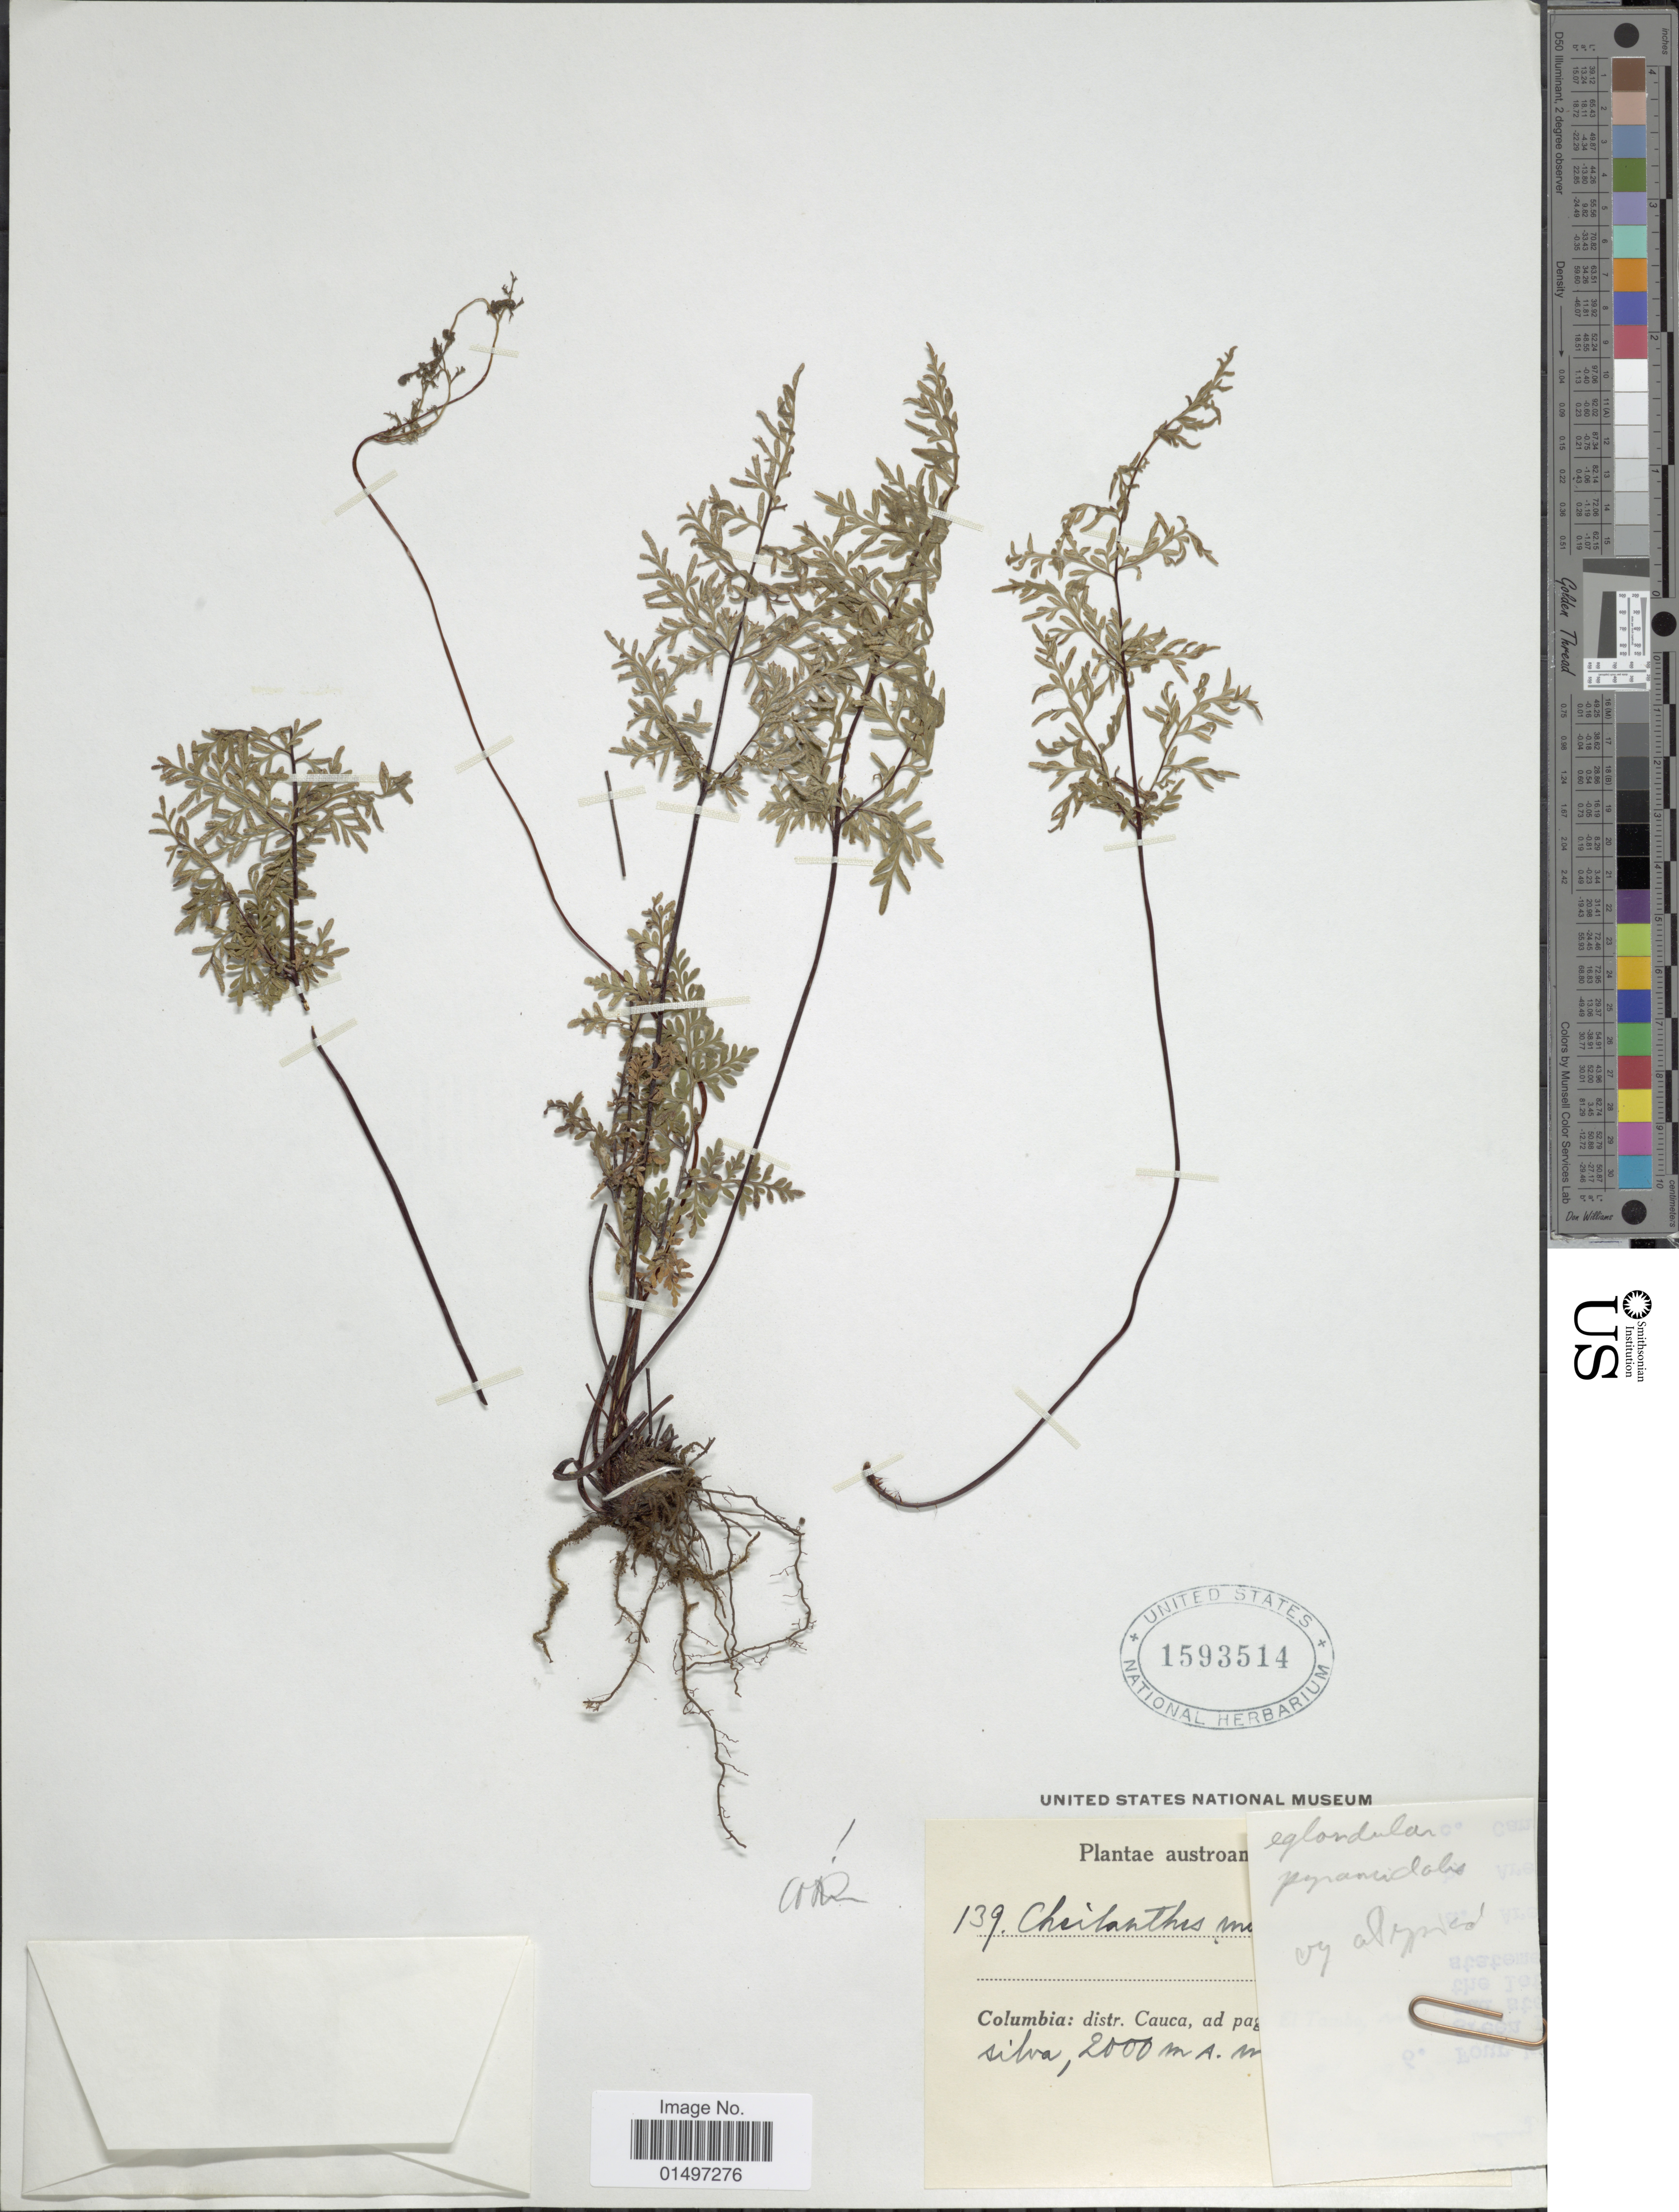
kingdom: Plantae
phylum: Tracheophyta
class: Polypodiopsida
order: Polypodiales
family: Pteridaceae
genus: Gaga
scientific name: Gaga hirsuta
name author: (Link) Fay W. Li & Windham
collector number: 139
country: Colombia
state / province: Cauca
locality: Plantae austroan. Distr. Cauca, ad pag. [illegible text]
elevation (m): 2000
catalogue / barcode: US 1593514